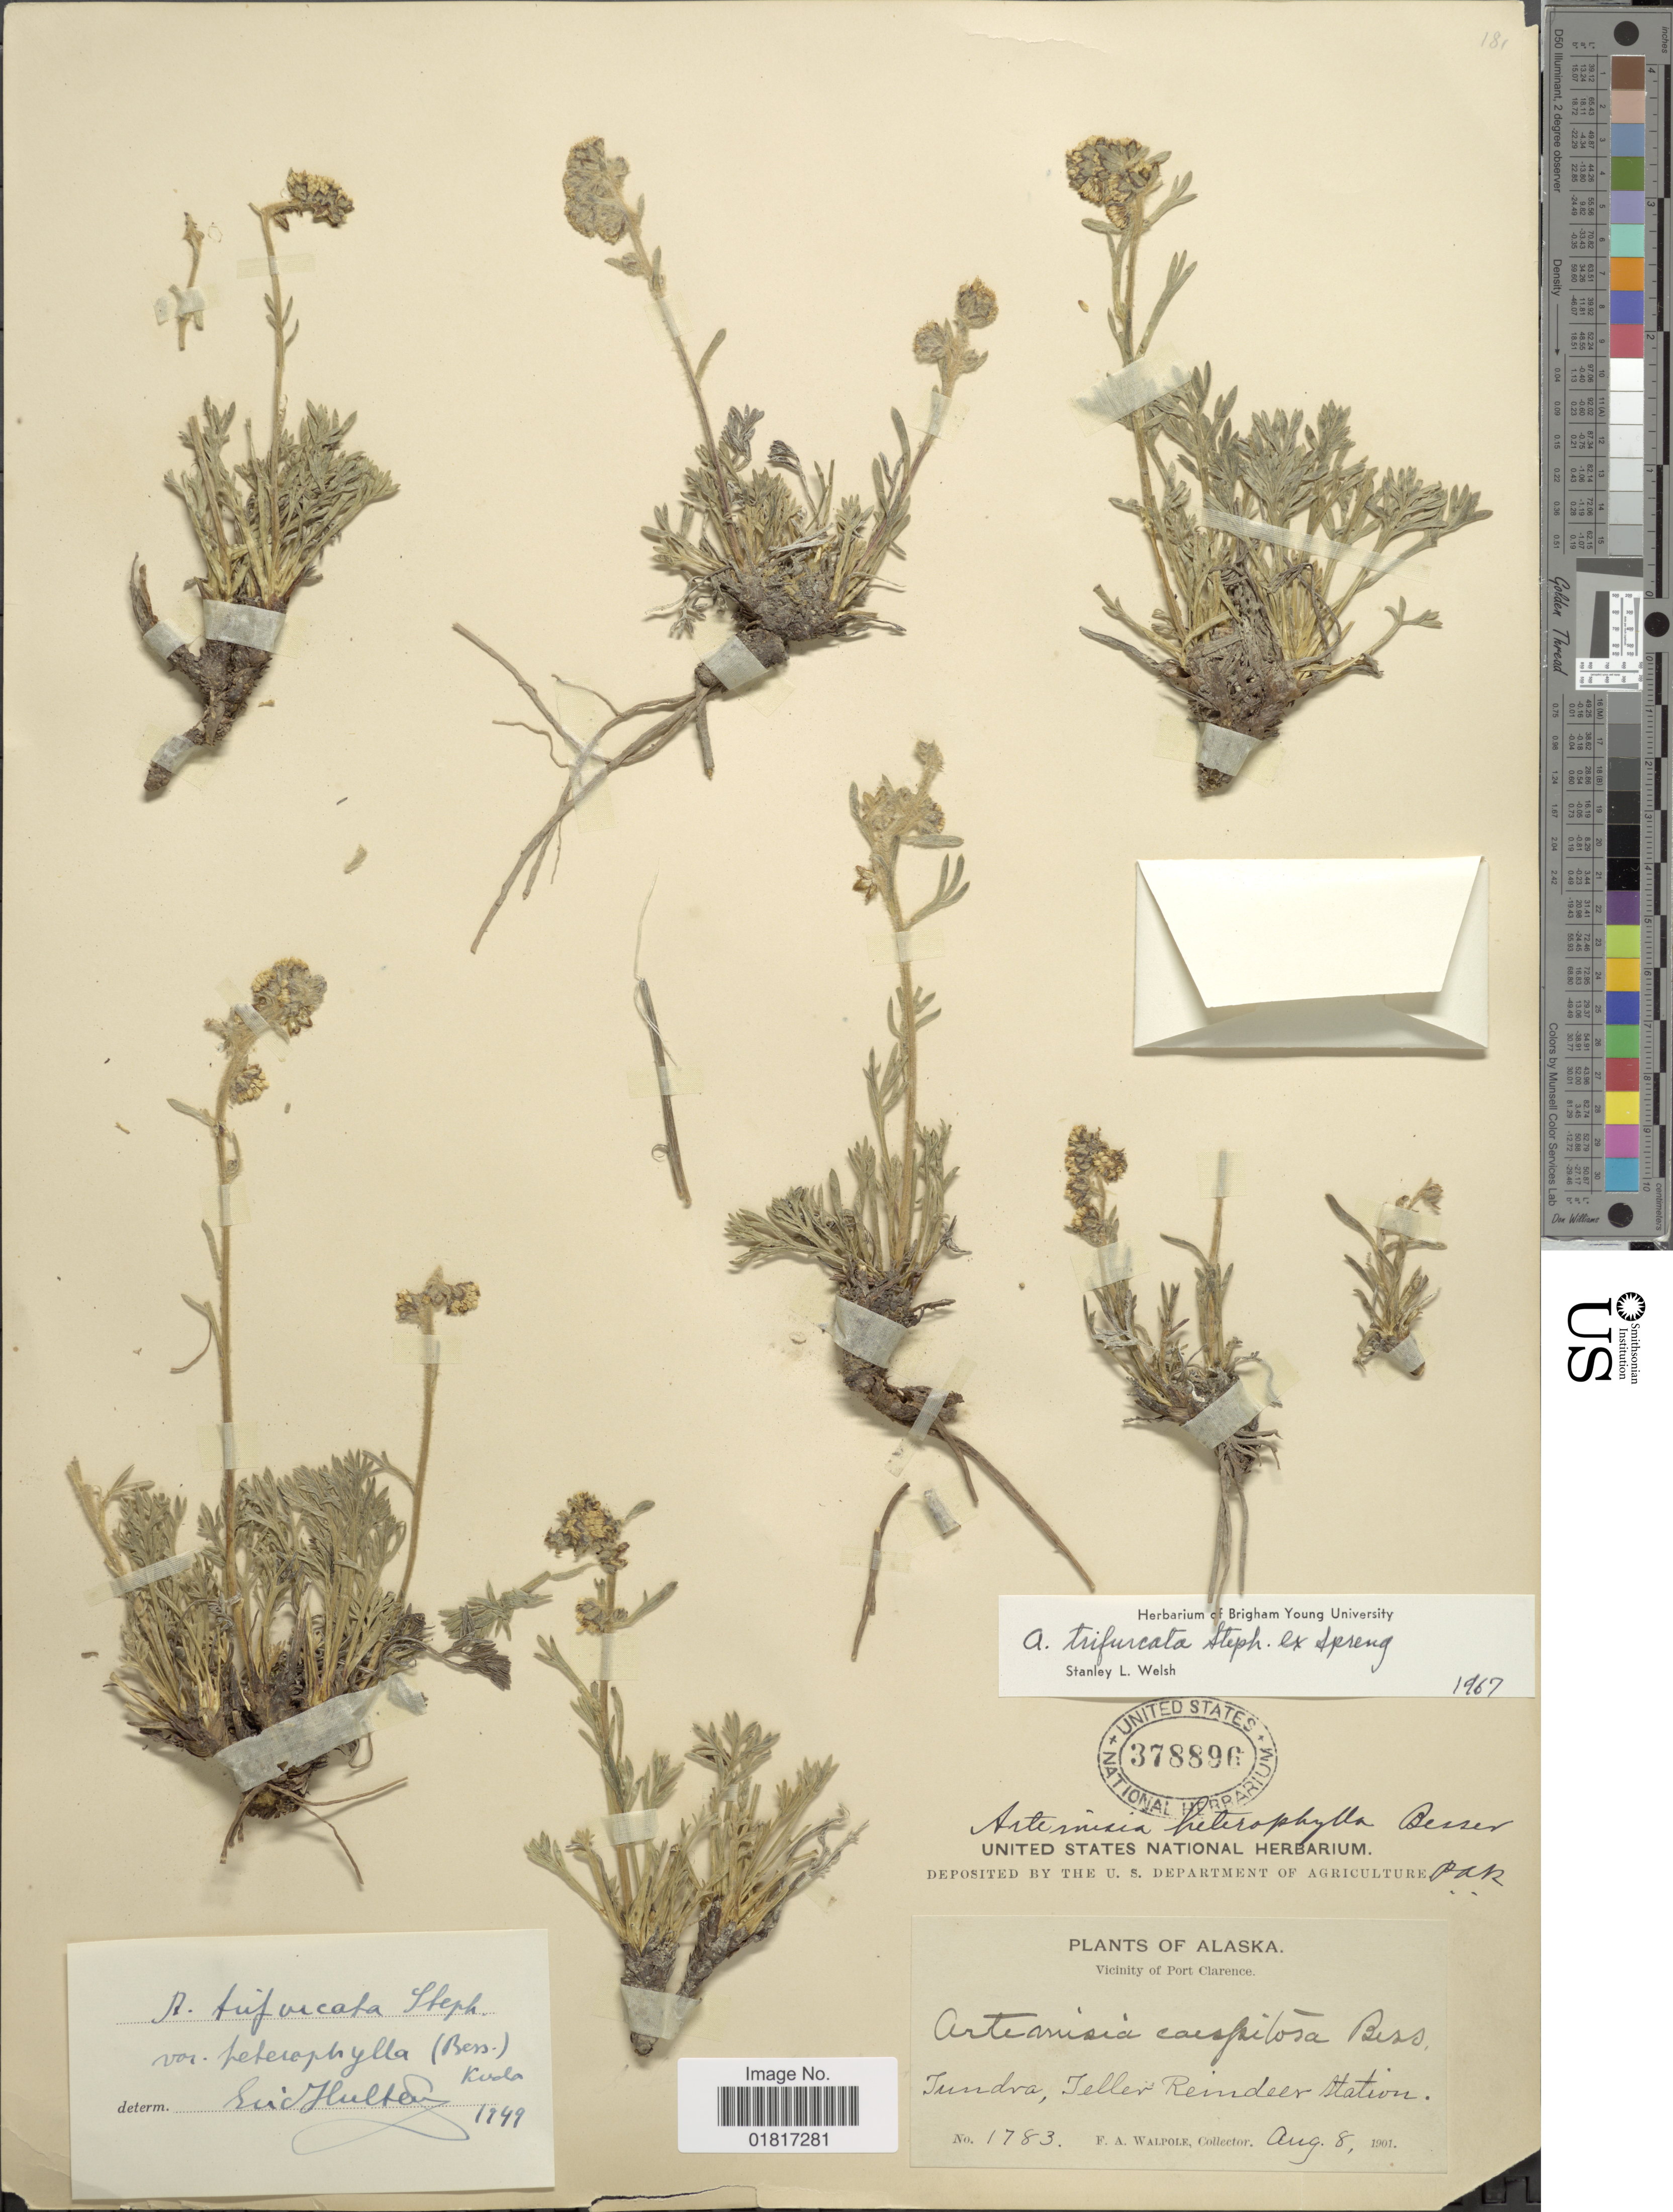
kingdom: Plantae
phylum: Tracheophyta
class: Magnoliopsida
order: Asterales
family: Asteraceae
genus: Artemisia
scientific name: Artemisia trifurcata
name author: Steph. ex Spreng.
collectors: F. Walpole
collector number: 1783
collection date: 1901-08-08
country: United States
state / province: Alaska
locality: Vicinity of Port Clarence, Tundra, teller Reinder Station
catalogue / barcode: US 378896